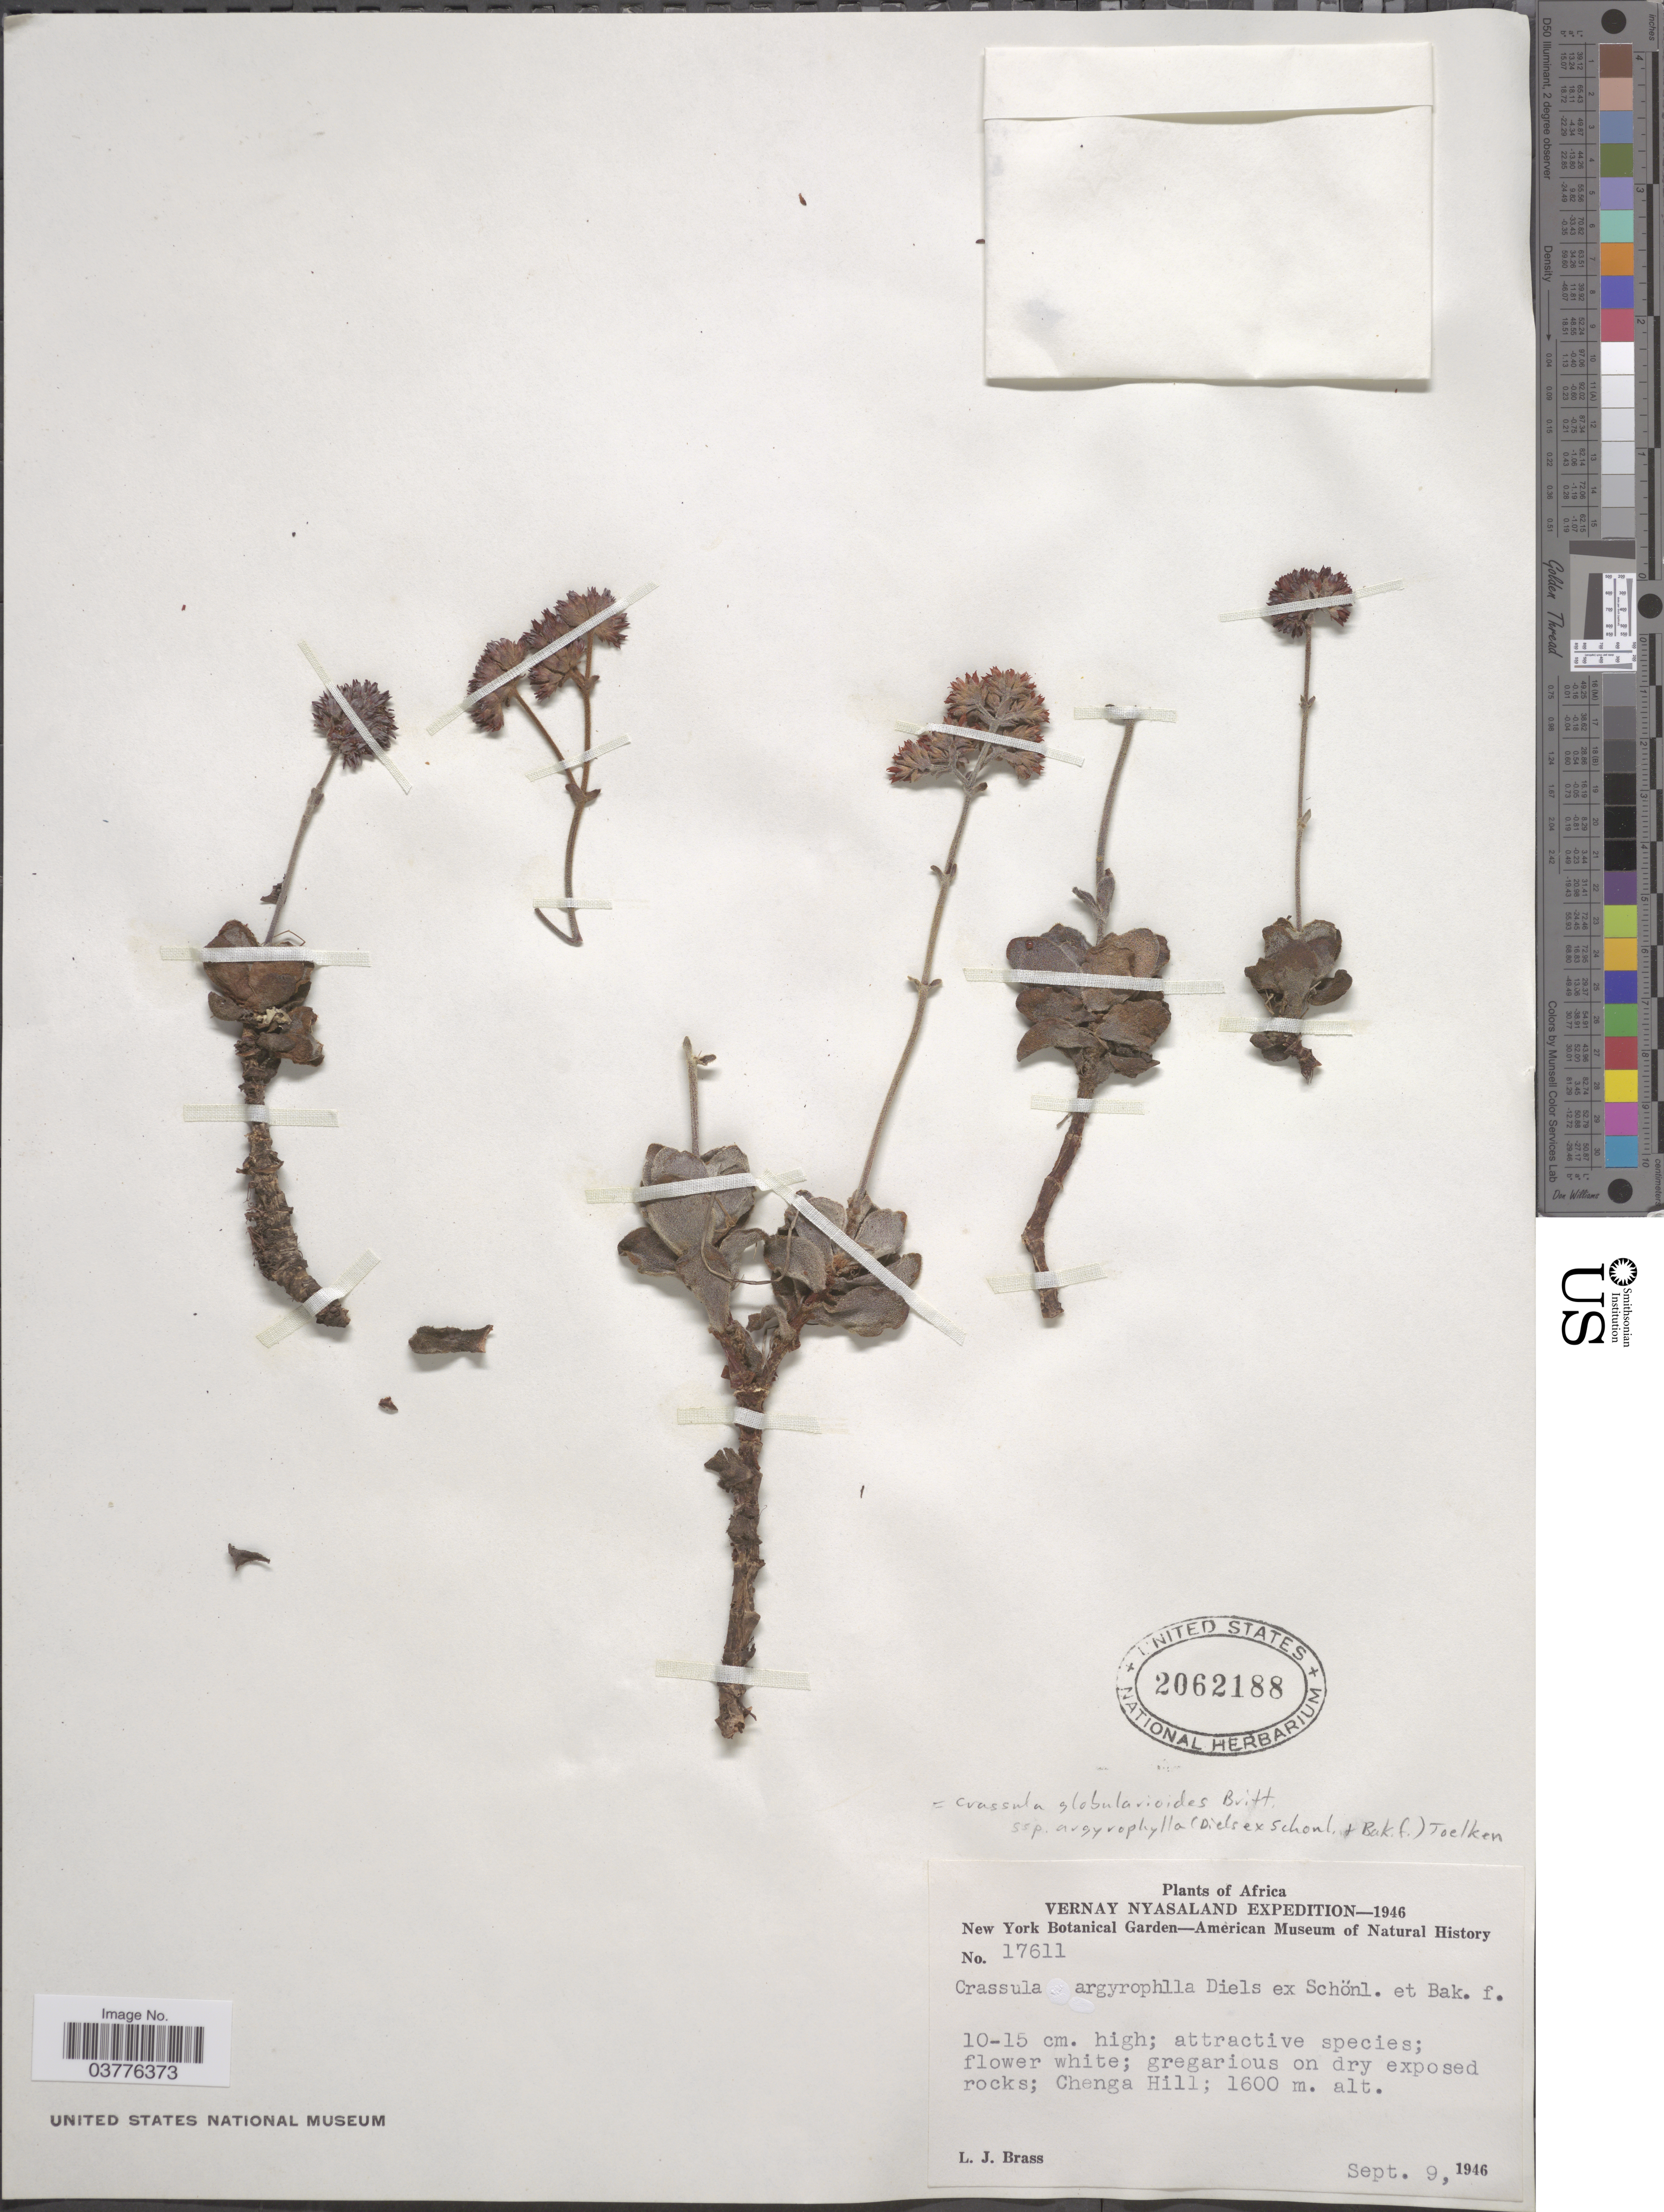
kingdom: Plantae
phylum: Tracheophyta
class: Magnoliopsida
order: Saxifragales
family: Crassulaceae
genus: Crassula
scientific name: Crassula globularioides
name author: Britten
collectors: L. J. Brass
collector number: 17611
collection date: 1946-09-09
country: Malawi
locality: Vernay Nyasaland. Chenga Hill.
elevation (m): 1600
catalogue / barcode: US 2062188